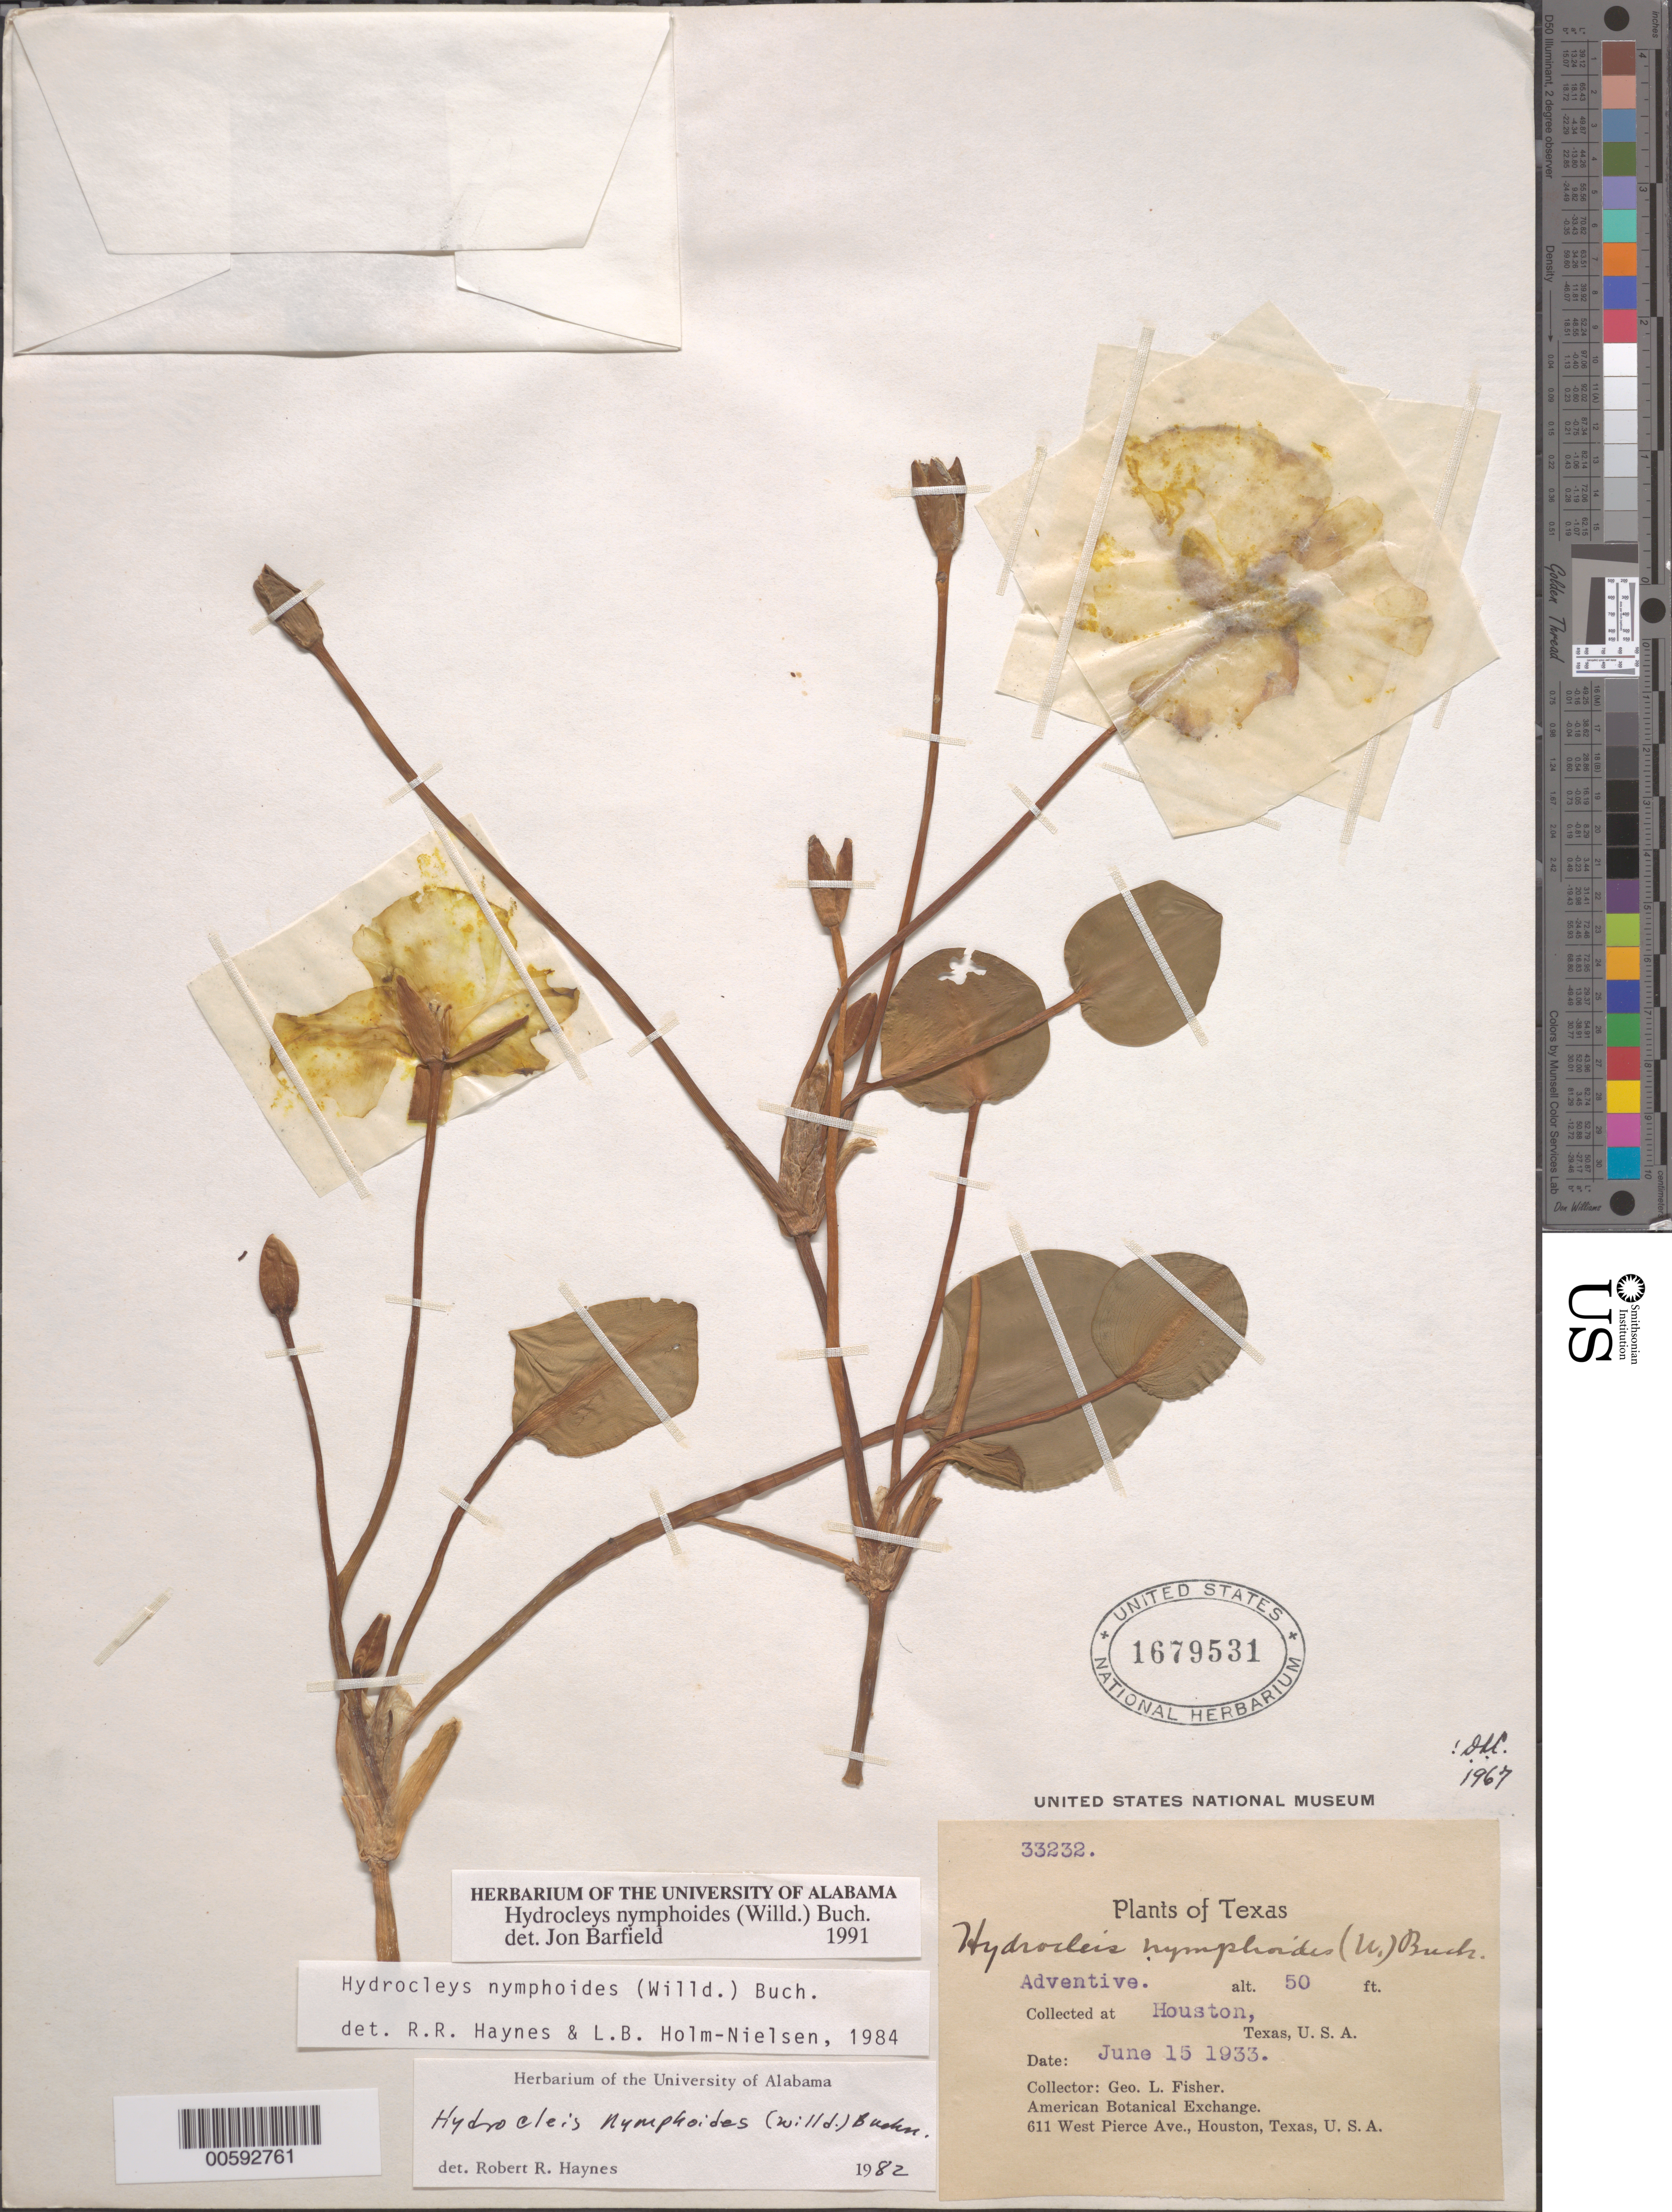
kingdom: Plantae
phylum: Tracheophyta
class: Liliopsida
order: Alismatales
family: Alismataceae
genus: Hydrocleys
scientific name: Hydrocleys nymphoides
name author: (Humb. & Bonpl. ex Willd.) Buchenau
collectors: G. L. Fisher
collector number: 33232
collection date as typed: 15 Jun 1933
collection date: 1933-06-15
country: United States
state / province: Texas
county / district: Harris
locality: Houston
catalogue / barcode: US 1679531